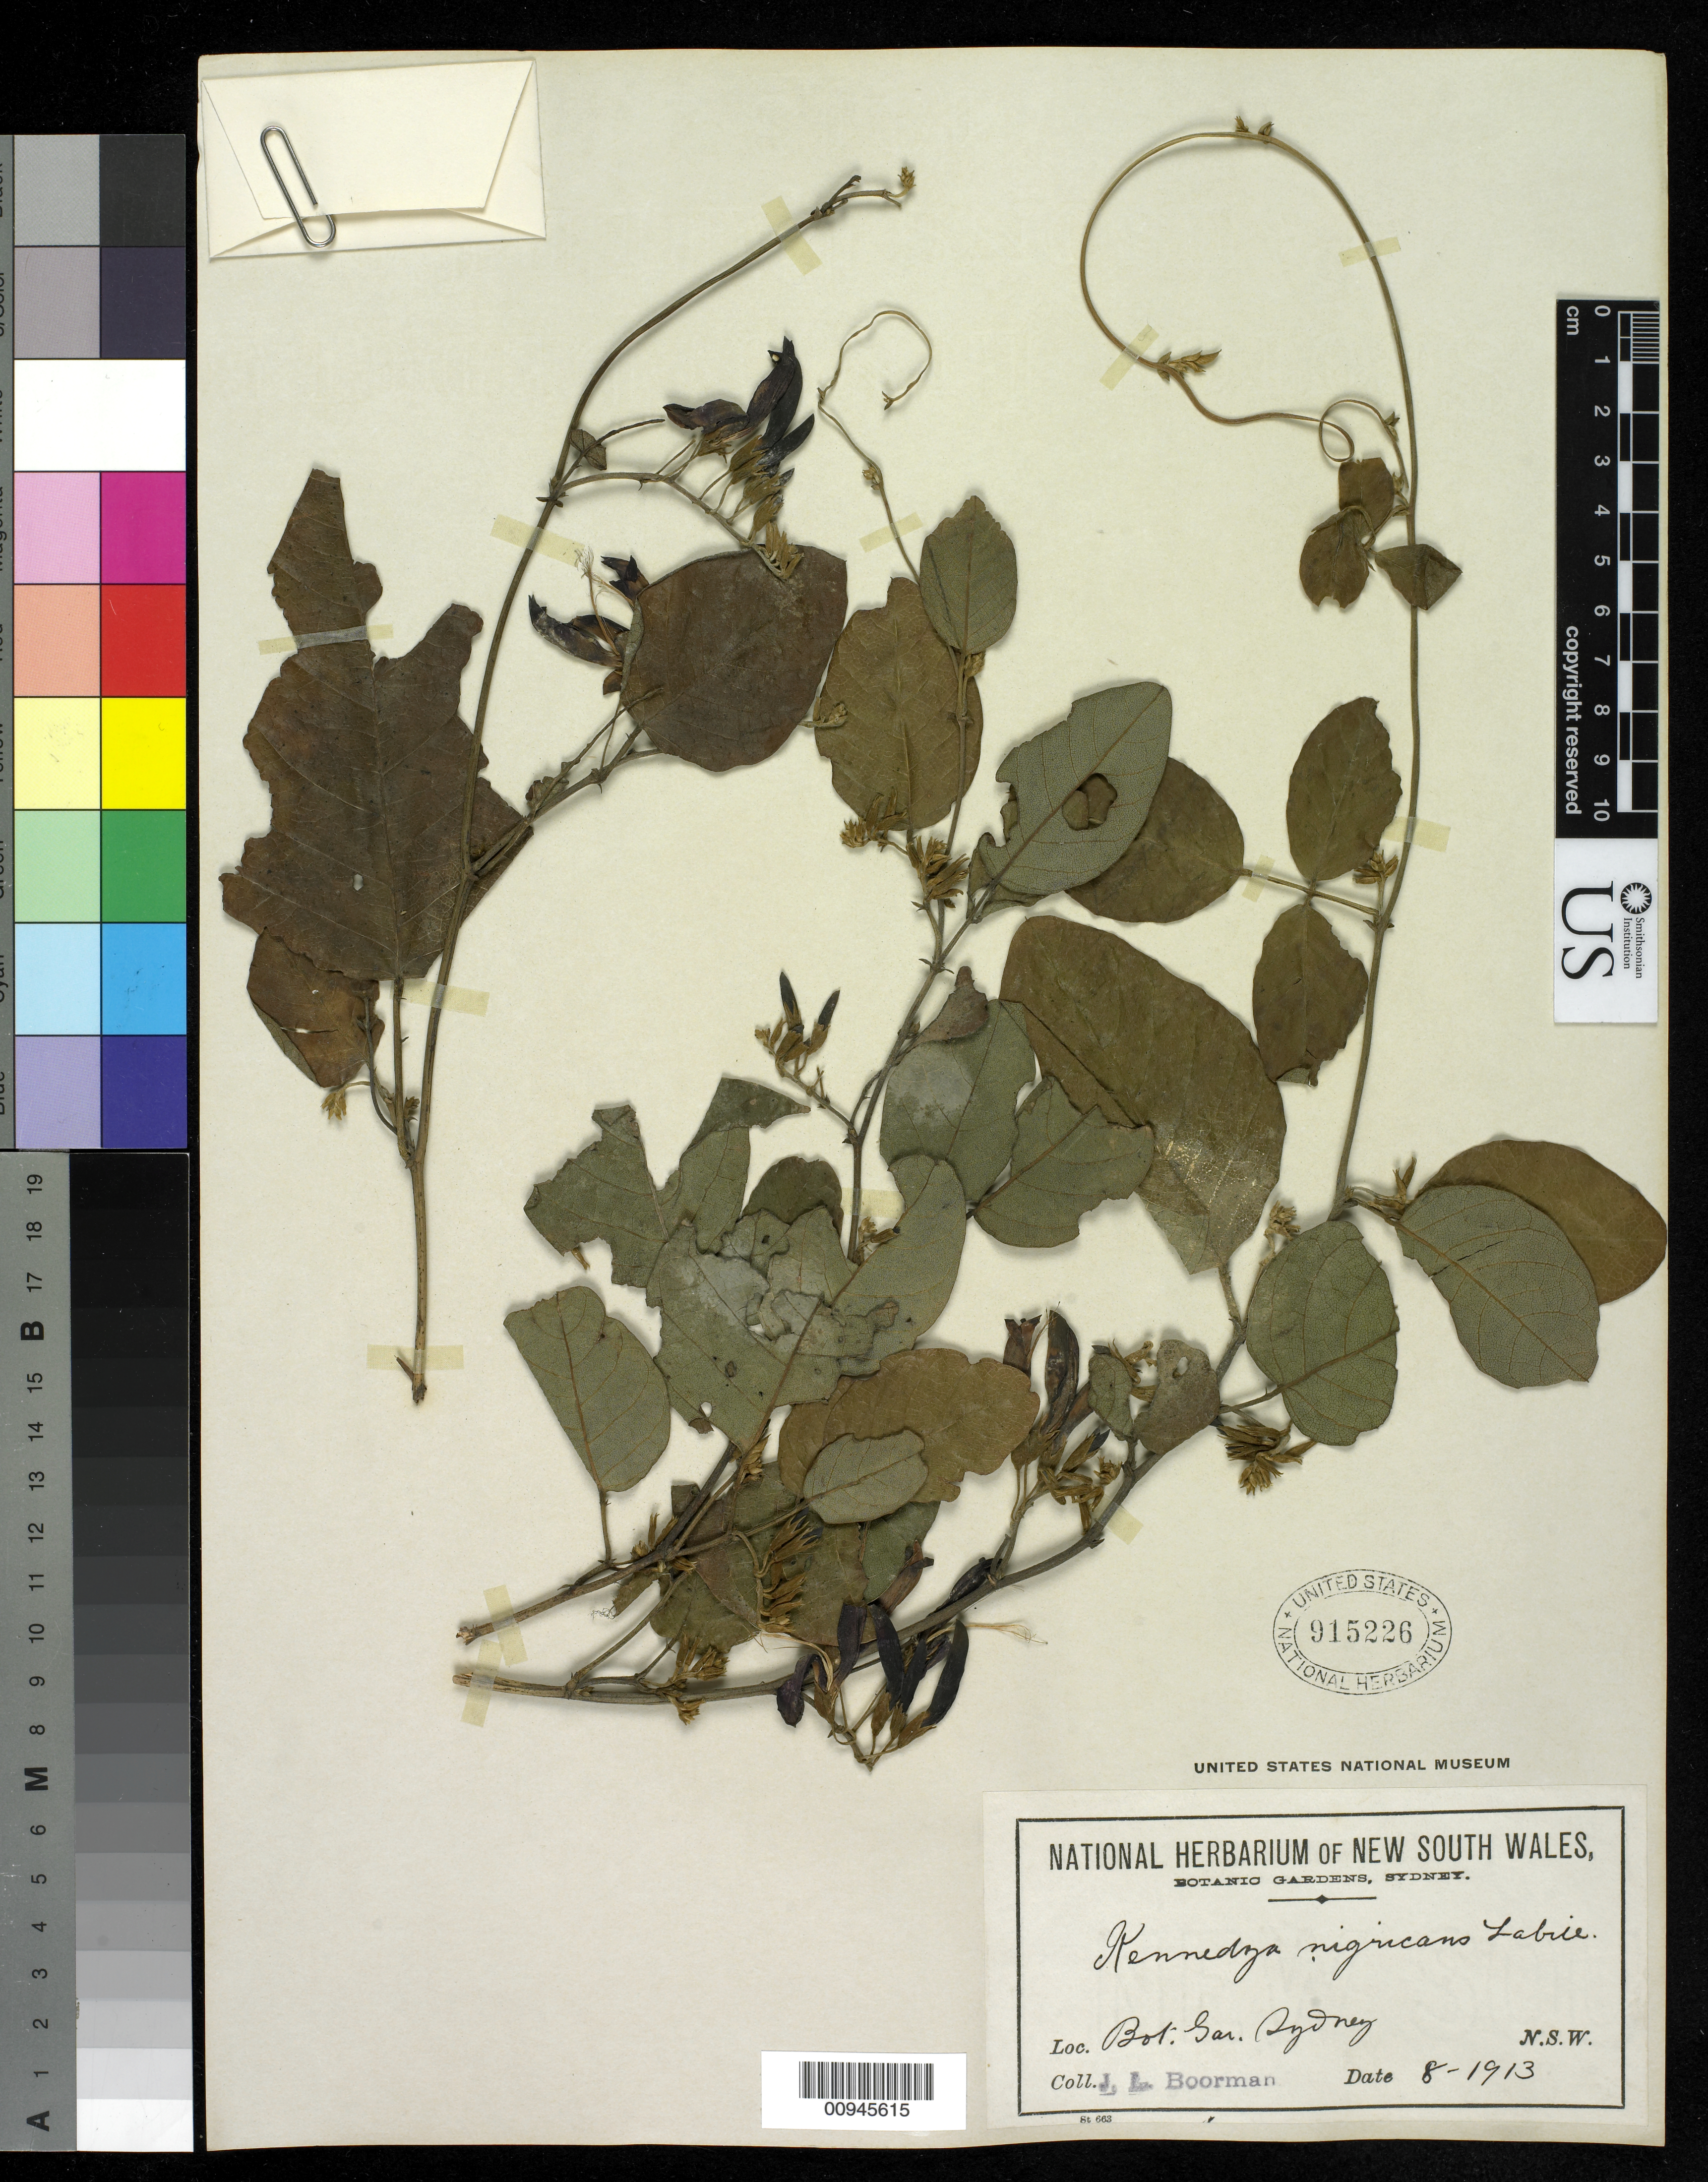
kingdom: Plantae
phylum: Tracheophyta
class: Magnoliopsida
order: Fabales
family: Fabaceae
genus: Kennedia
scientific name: Kennedia nigricans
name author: Lindl.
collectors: J. Boorman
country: Australia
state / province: New South Wales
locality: Bot, Gar. Sydney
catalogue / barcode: US 915226